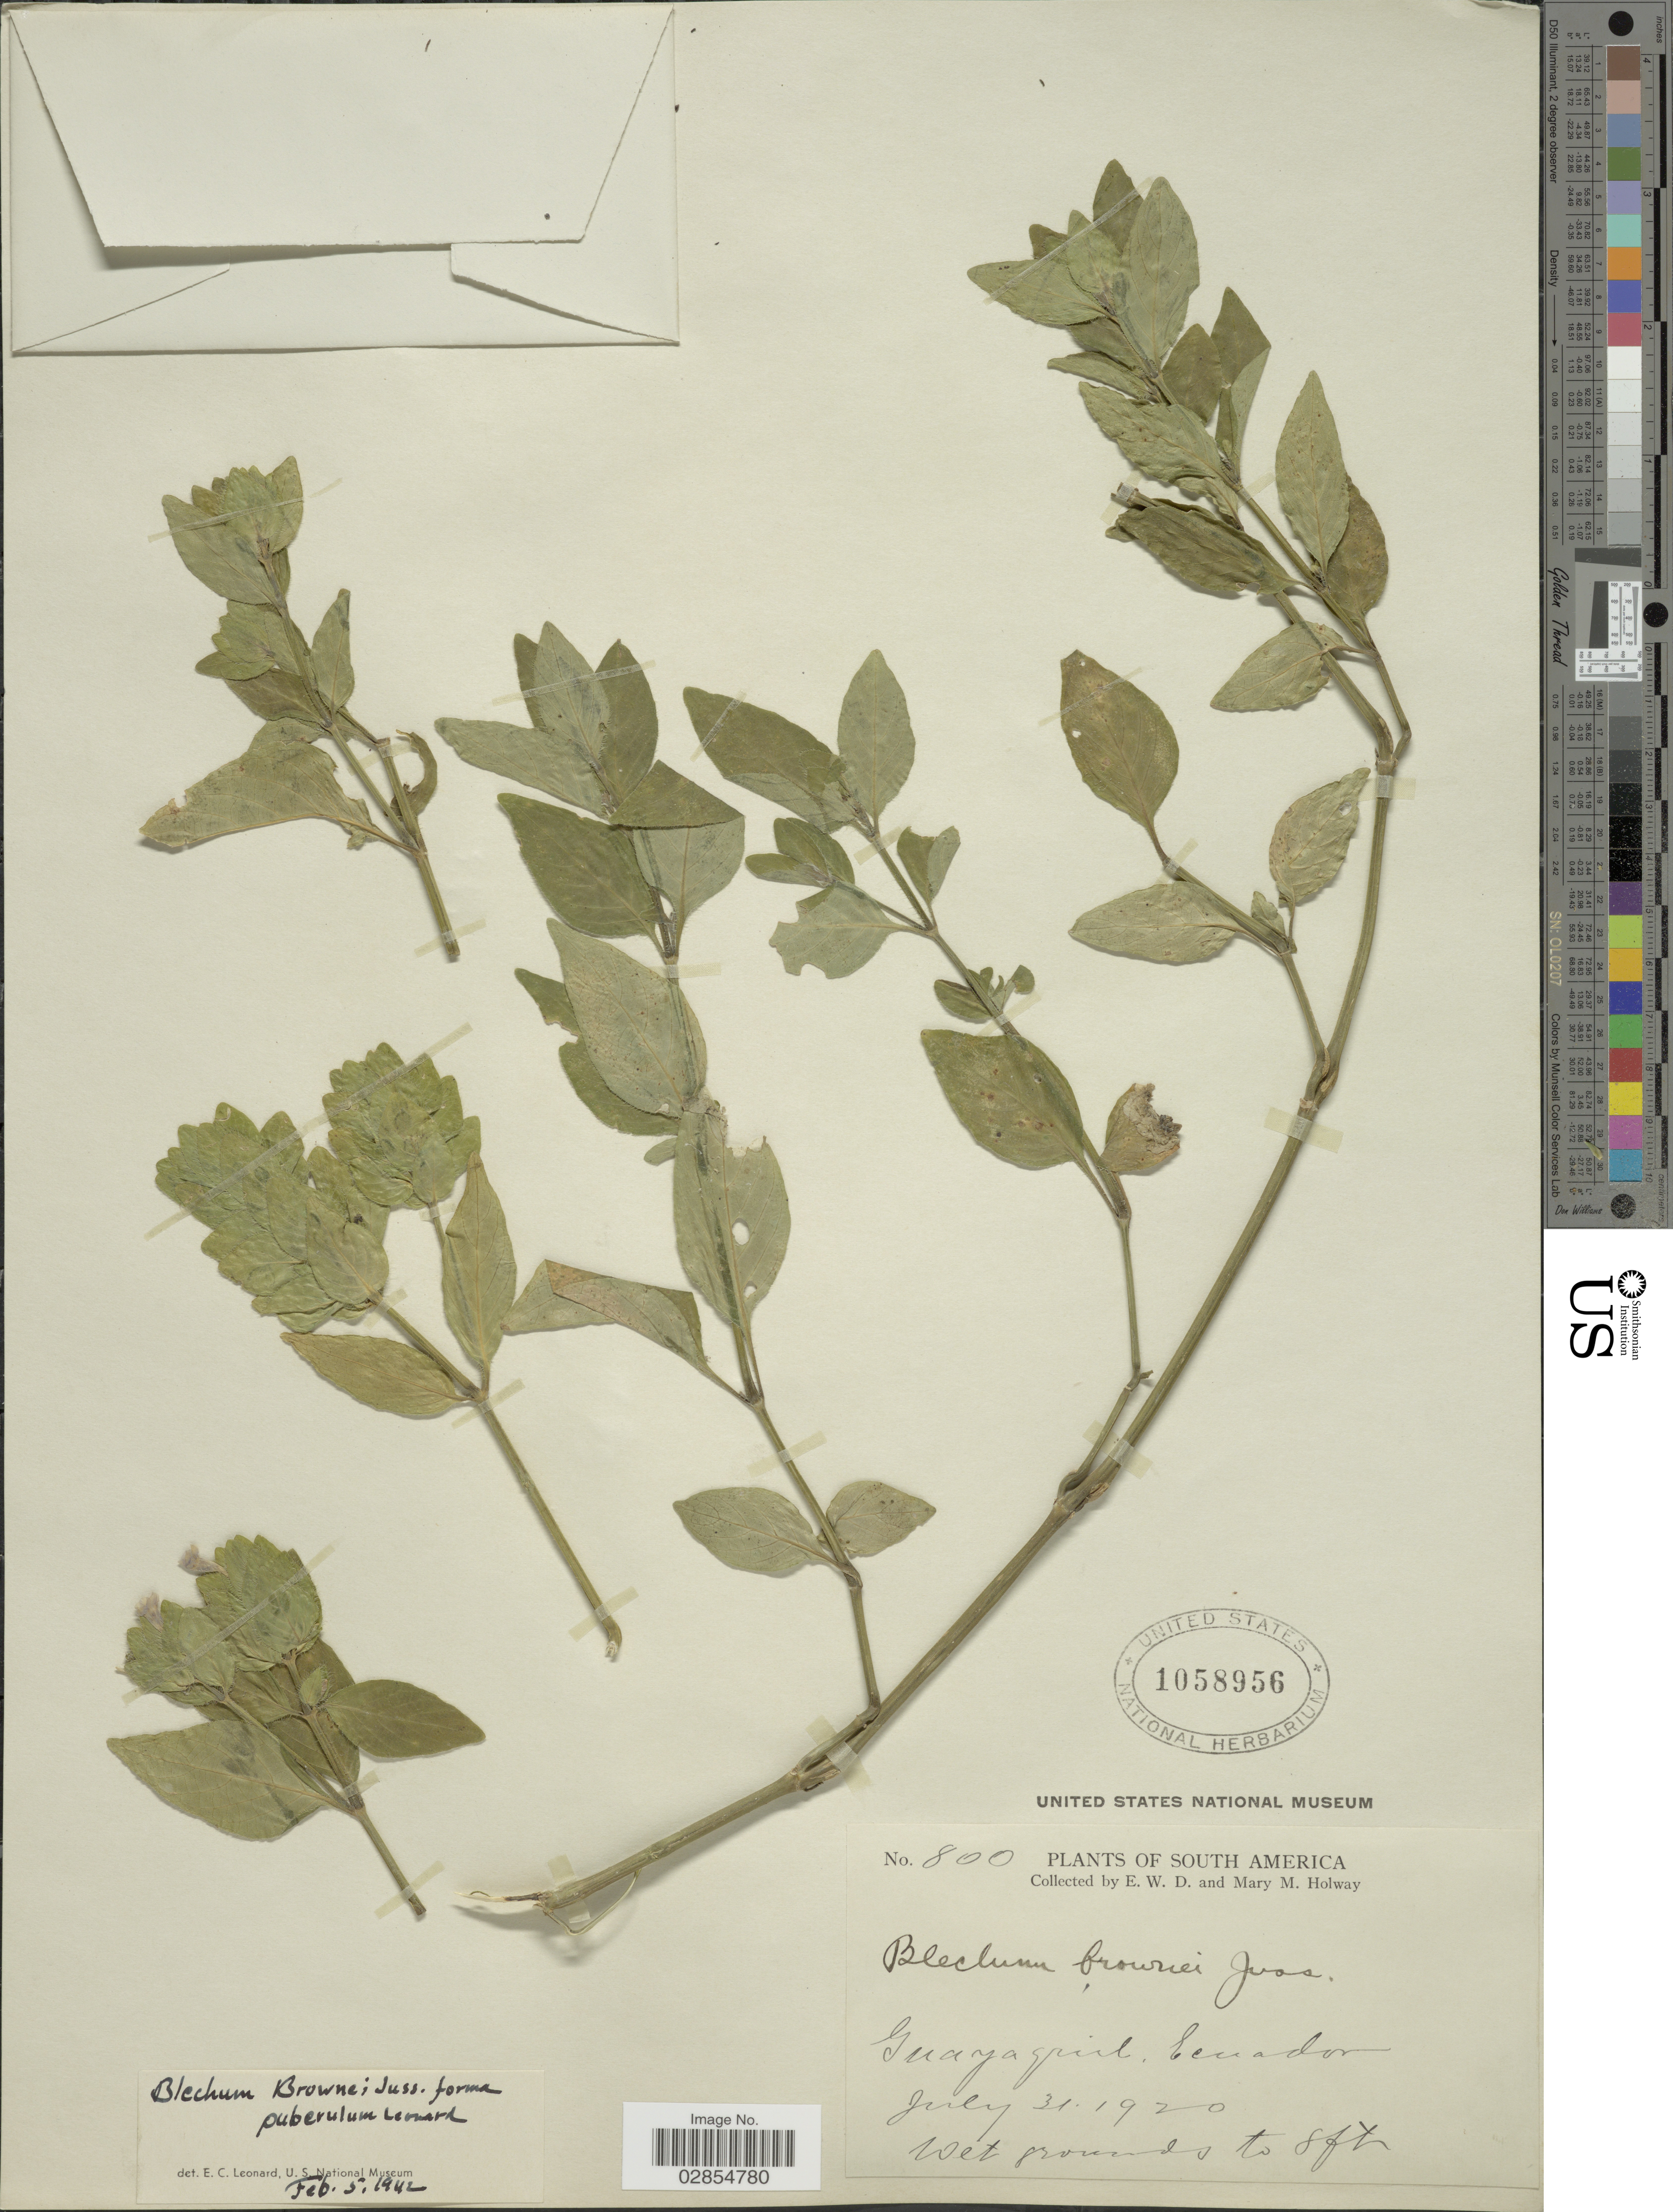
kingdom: Plantae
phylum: Tracheophyta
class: Magnoliopsida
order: Lamiales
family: Acanthaceae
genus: Blechum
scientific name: Blechum brownei f. puberulum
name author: Leonard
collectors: E. W. D. Holway & M. M. Holway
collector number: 800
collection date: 1920-07-31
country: Ecuador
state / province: Guayas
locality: Guayaquil.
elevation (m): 2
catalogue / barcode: US 1058956